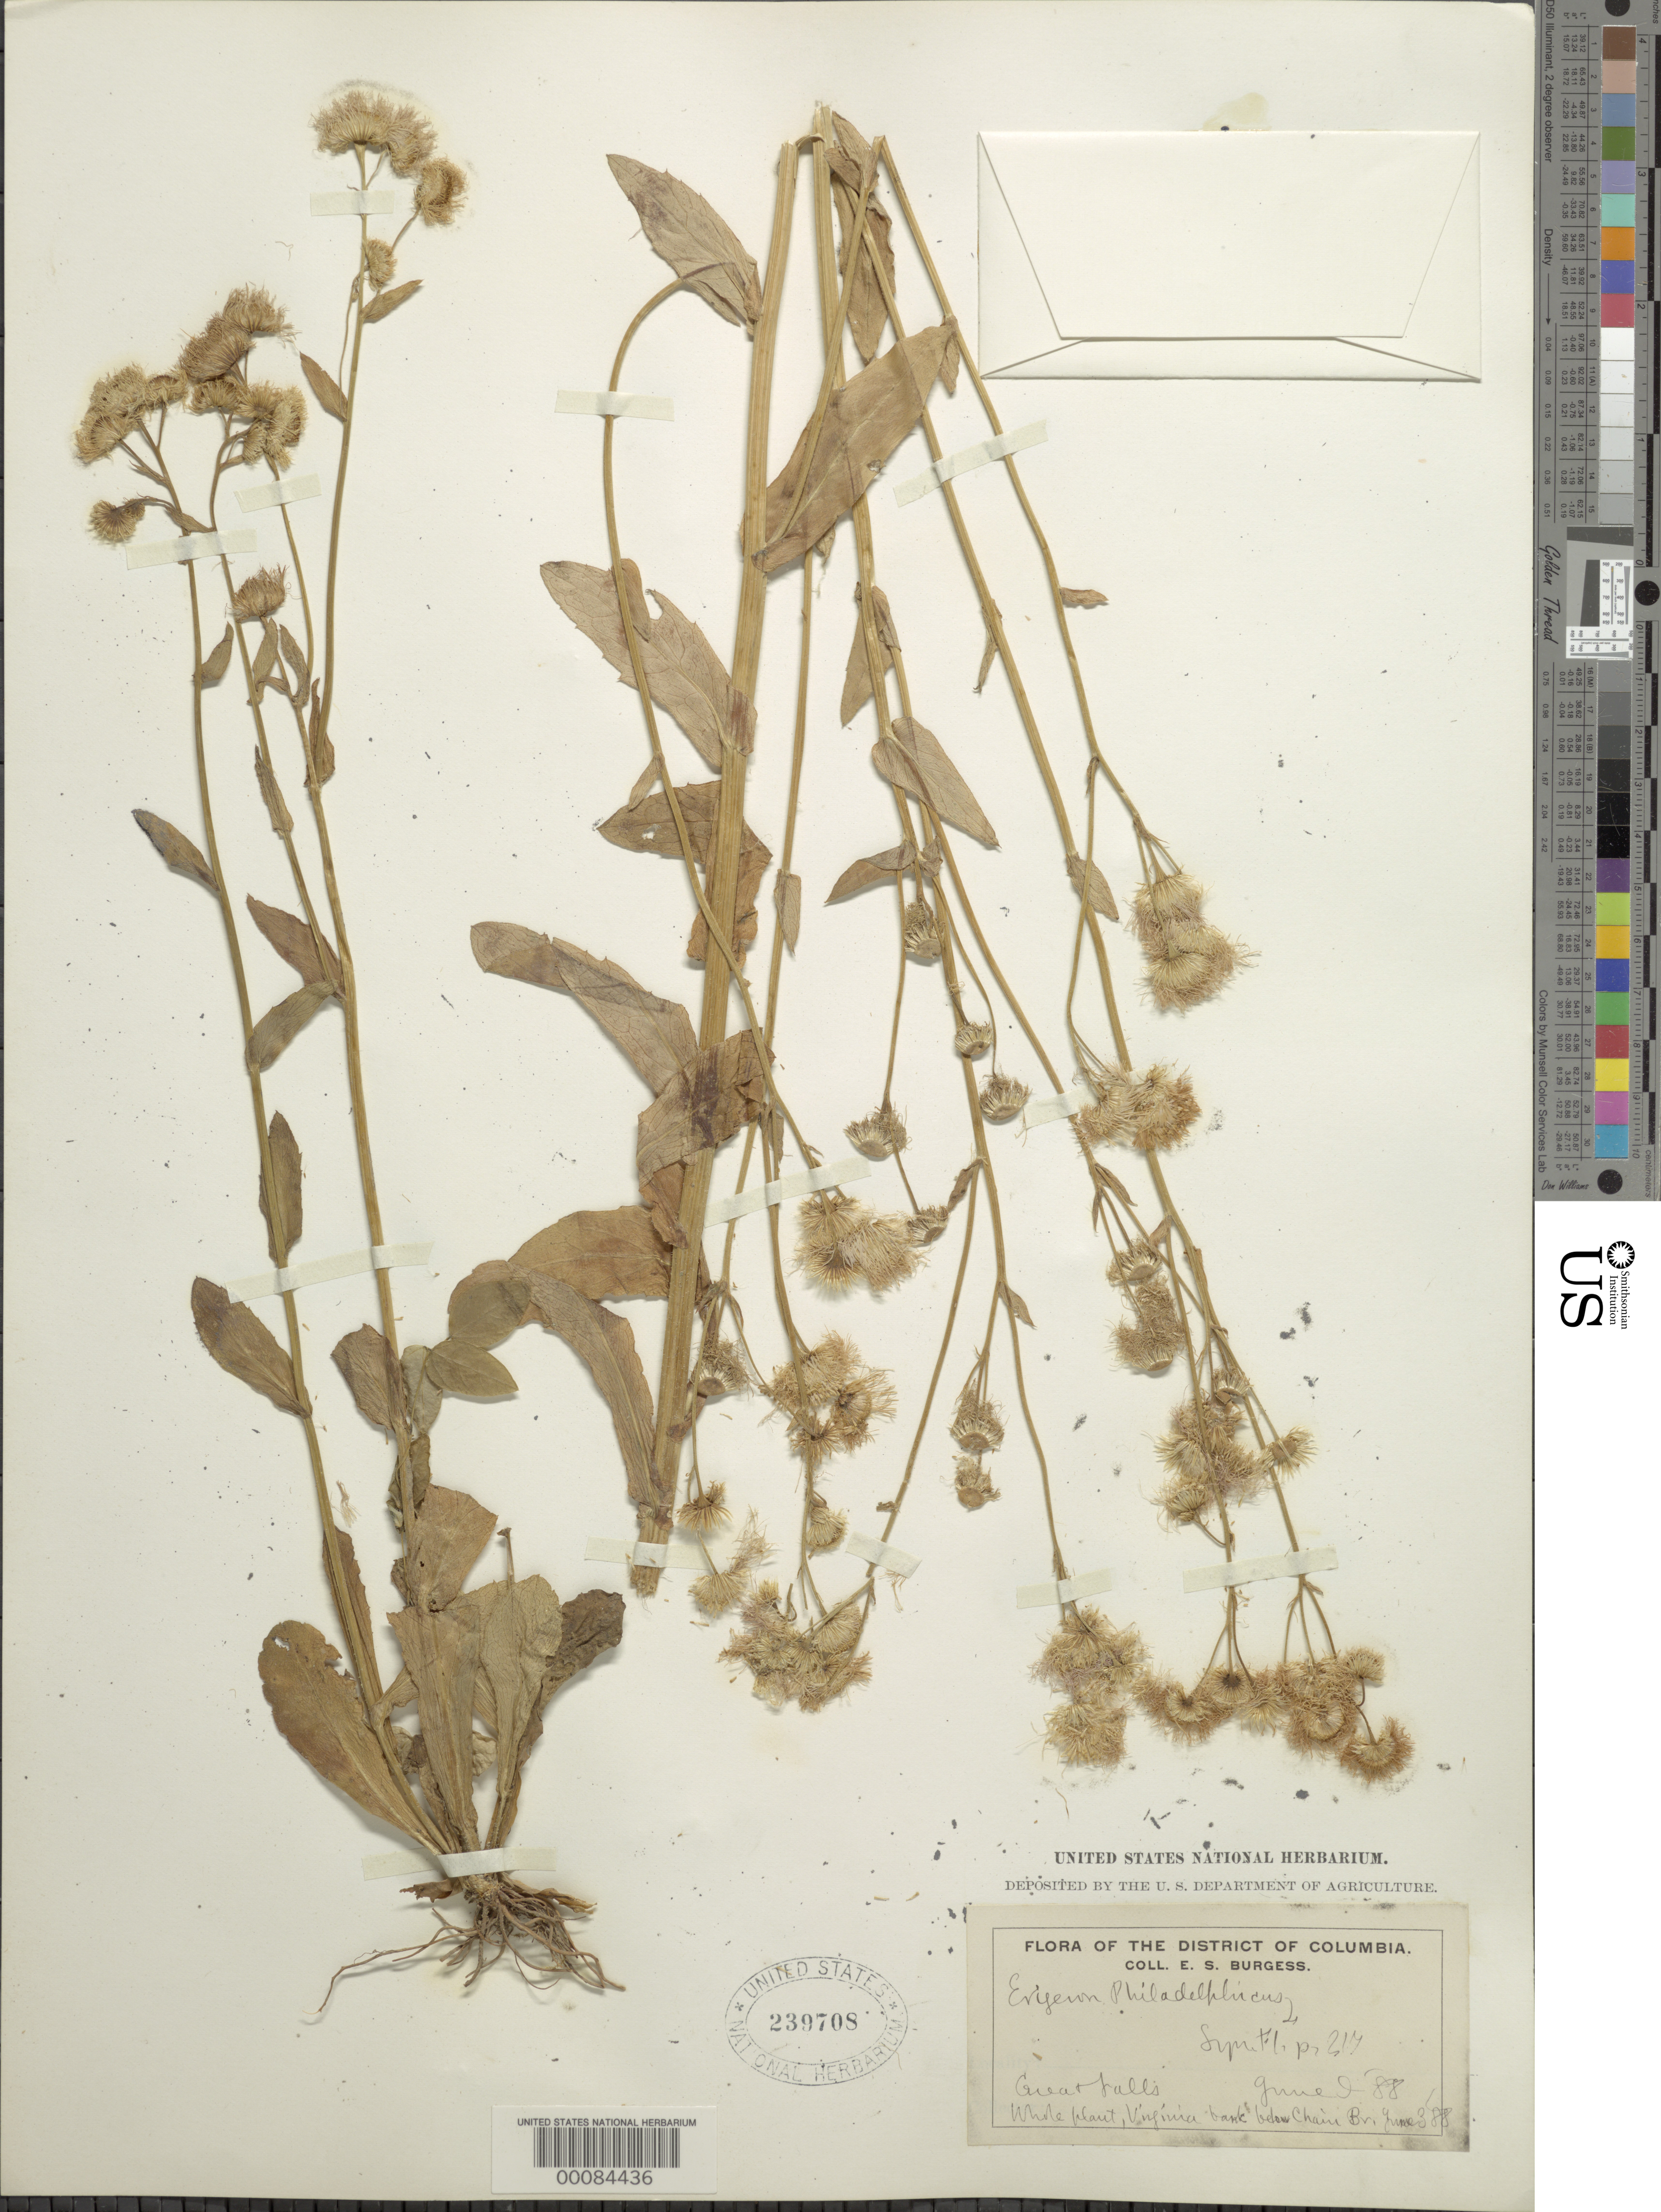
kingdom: Plantae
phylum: Tracheophyta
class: Magnoliopsida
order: Asterales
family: Asteraceae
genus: Erigeron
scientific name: Erigeron philadelphicus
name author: L.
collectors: E. Burgess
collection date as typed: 09 Jun 1888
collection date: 1888-06-09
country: United States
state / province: Virginia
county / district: Fairfax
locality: Great Falls C. & O. Canal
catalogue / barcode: US 239708